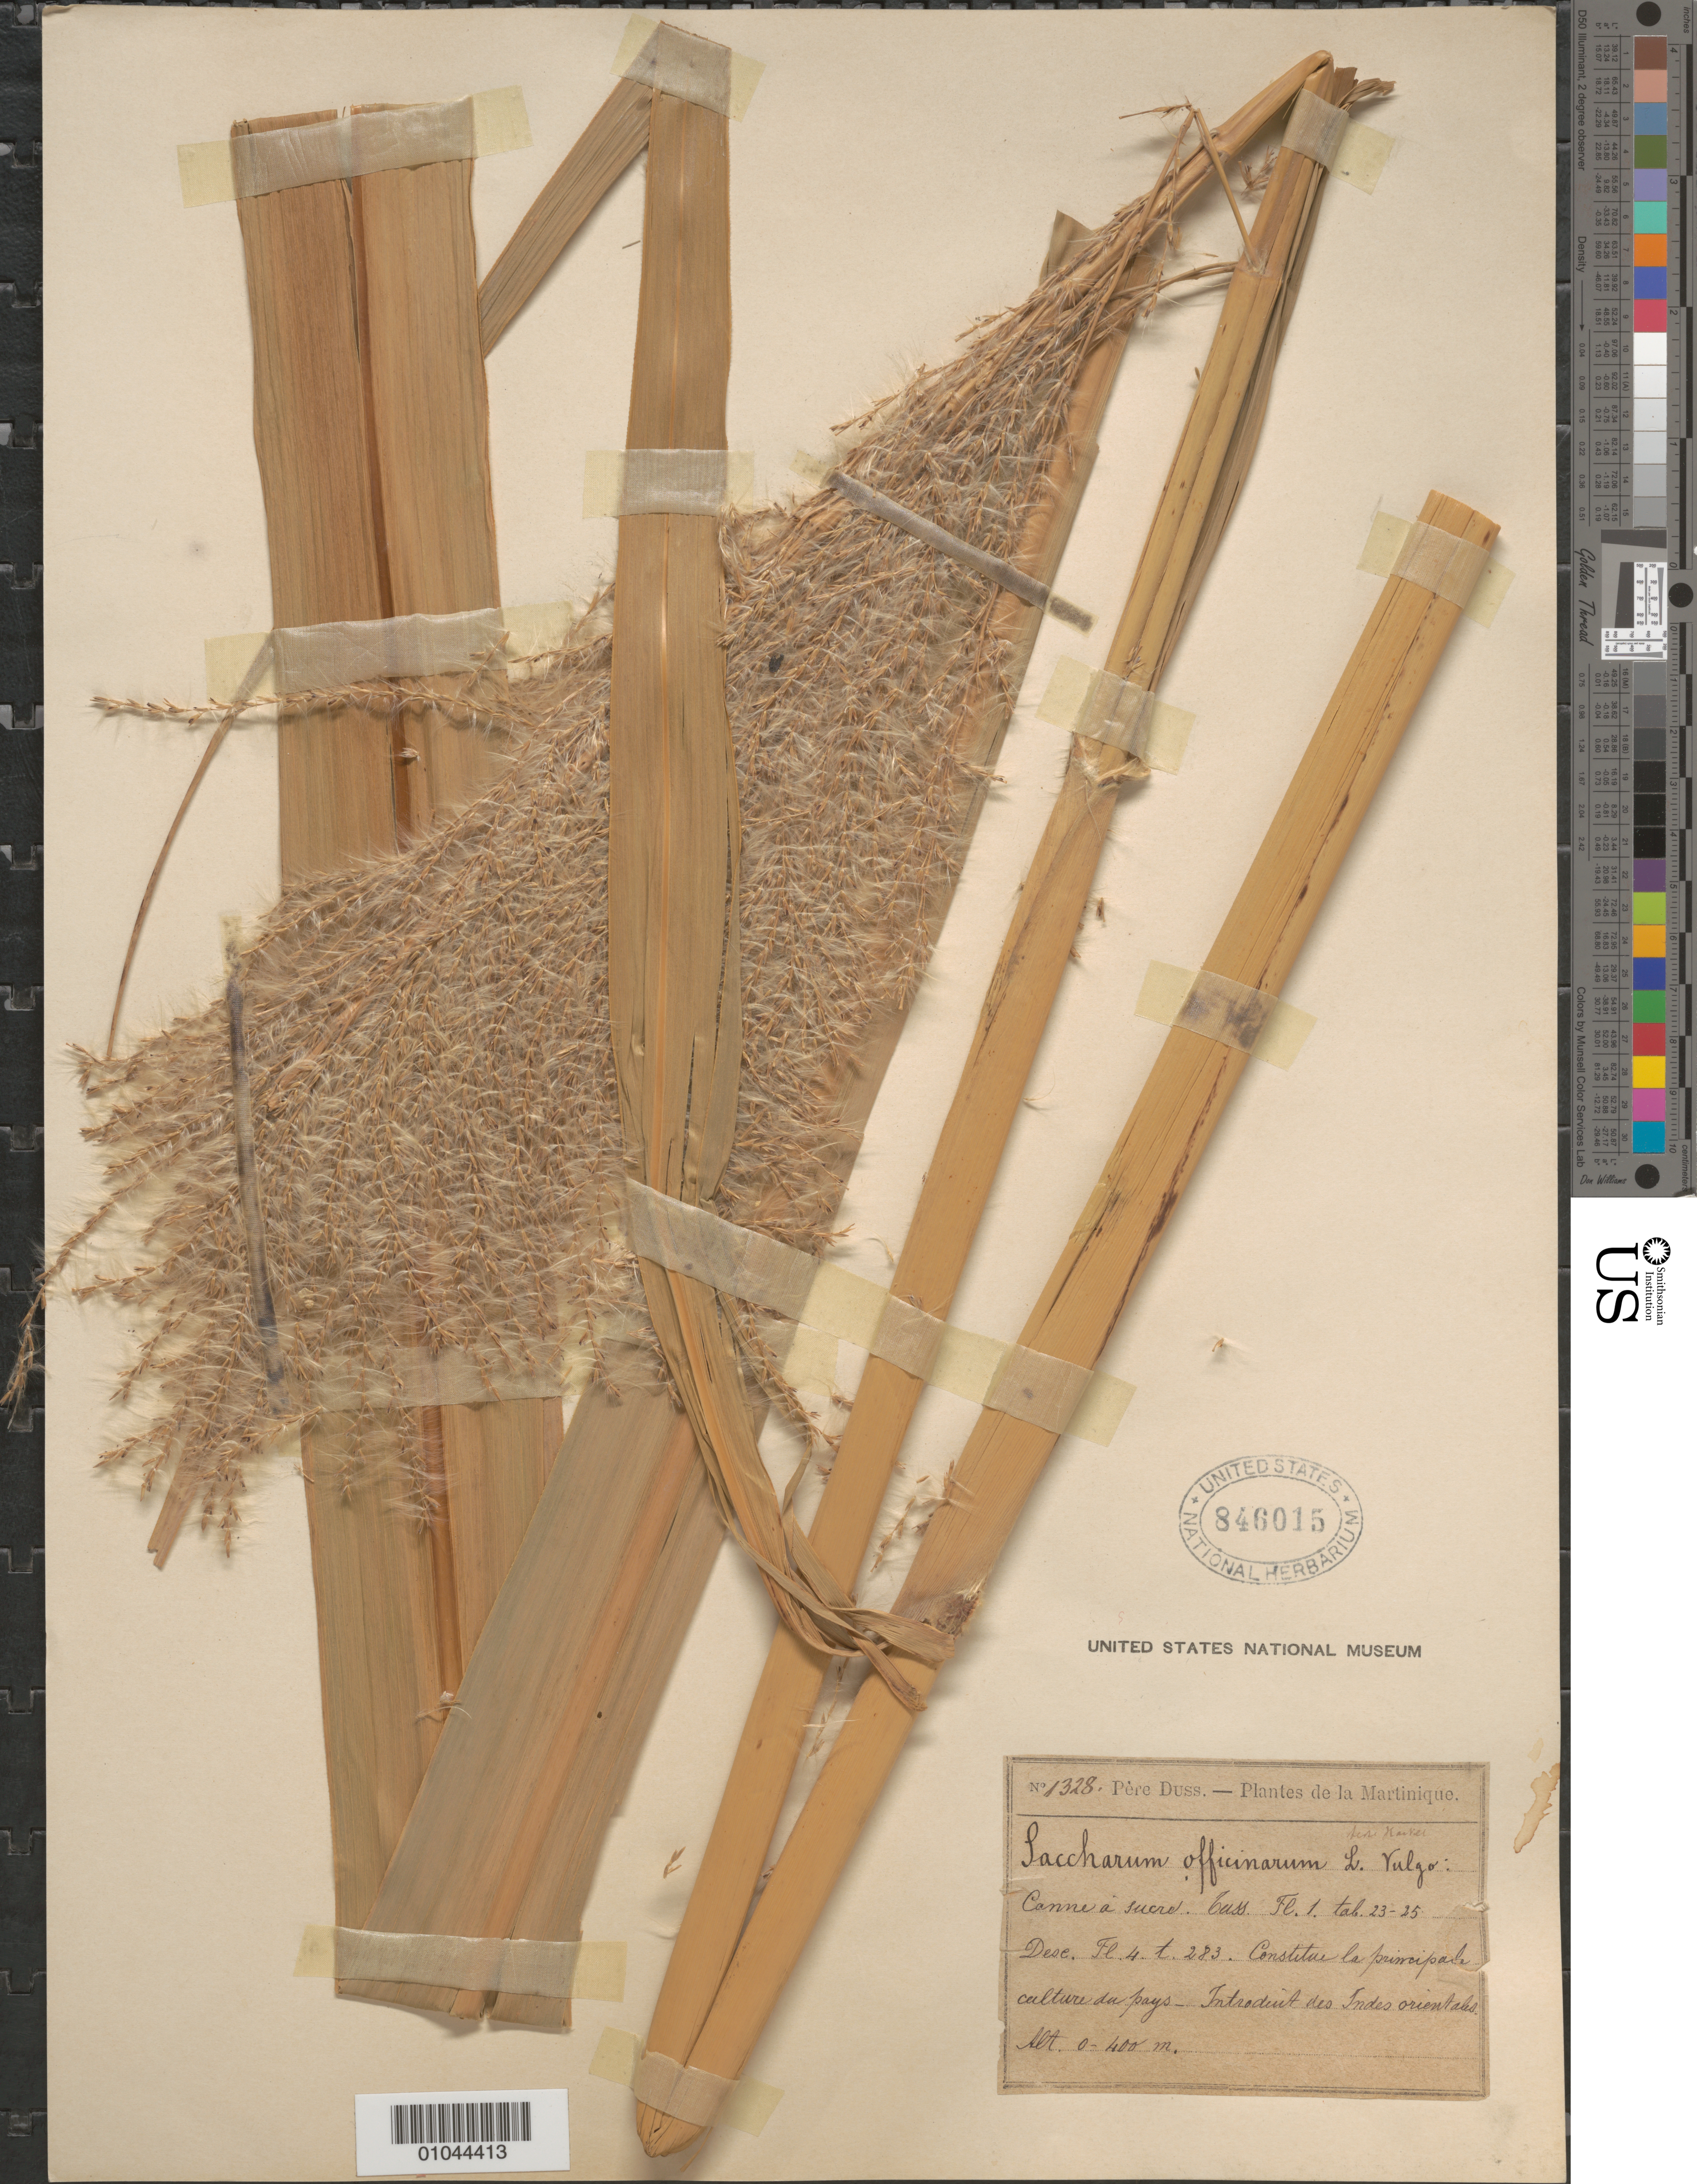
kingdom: Plantae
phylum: Tracheophyta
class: Liliopsida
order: Poales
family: Poaceae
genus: Saccharum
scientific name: Saccharum officinarum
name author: L.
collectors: Père Duss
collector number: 1328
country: Martinique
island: Martinique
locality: Introduit des Indes orientabs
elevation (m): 0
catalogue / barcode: US 846015